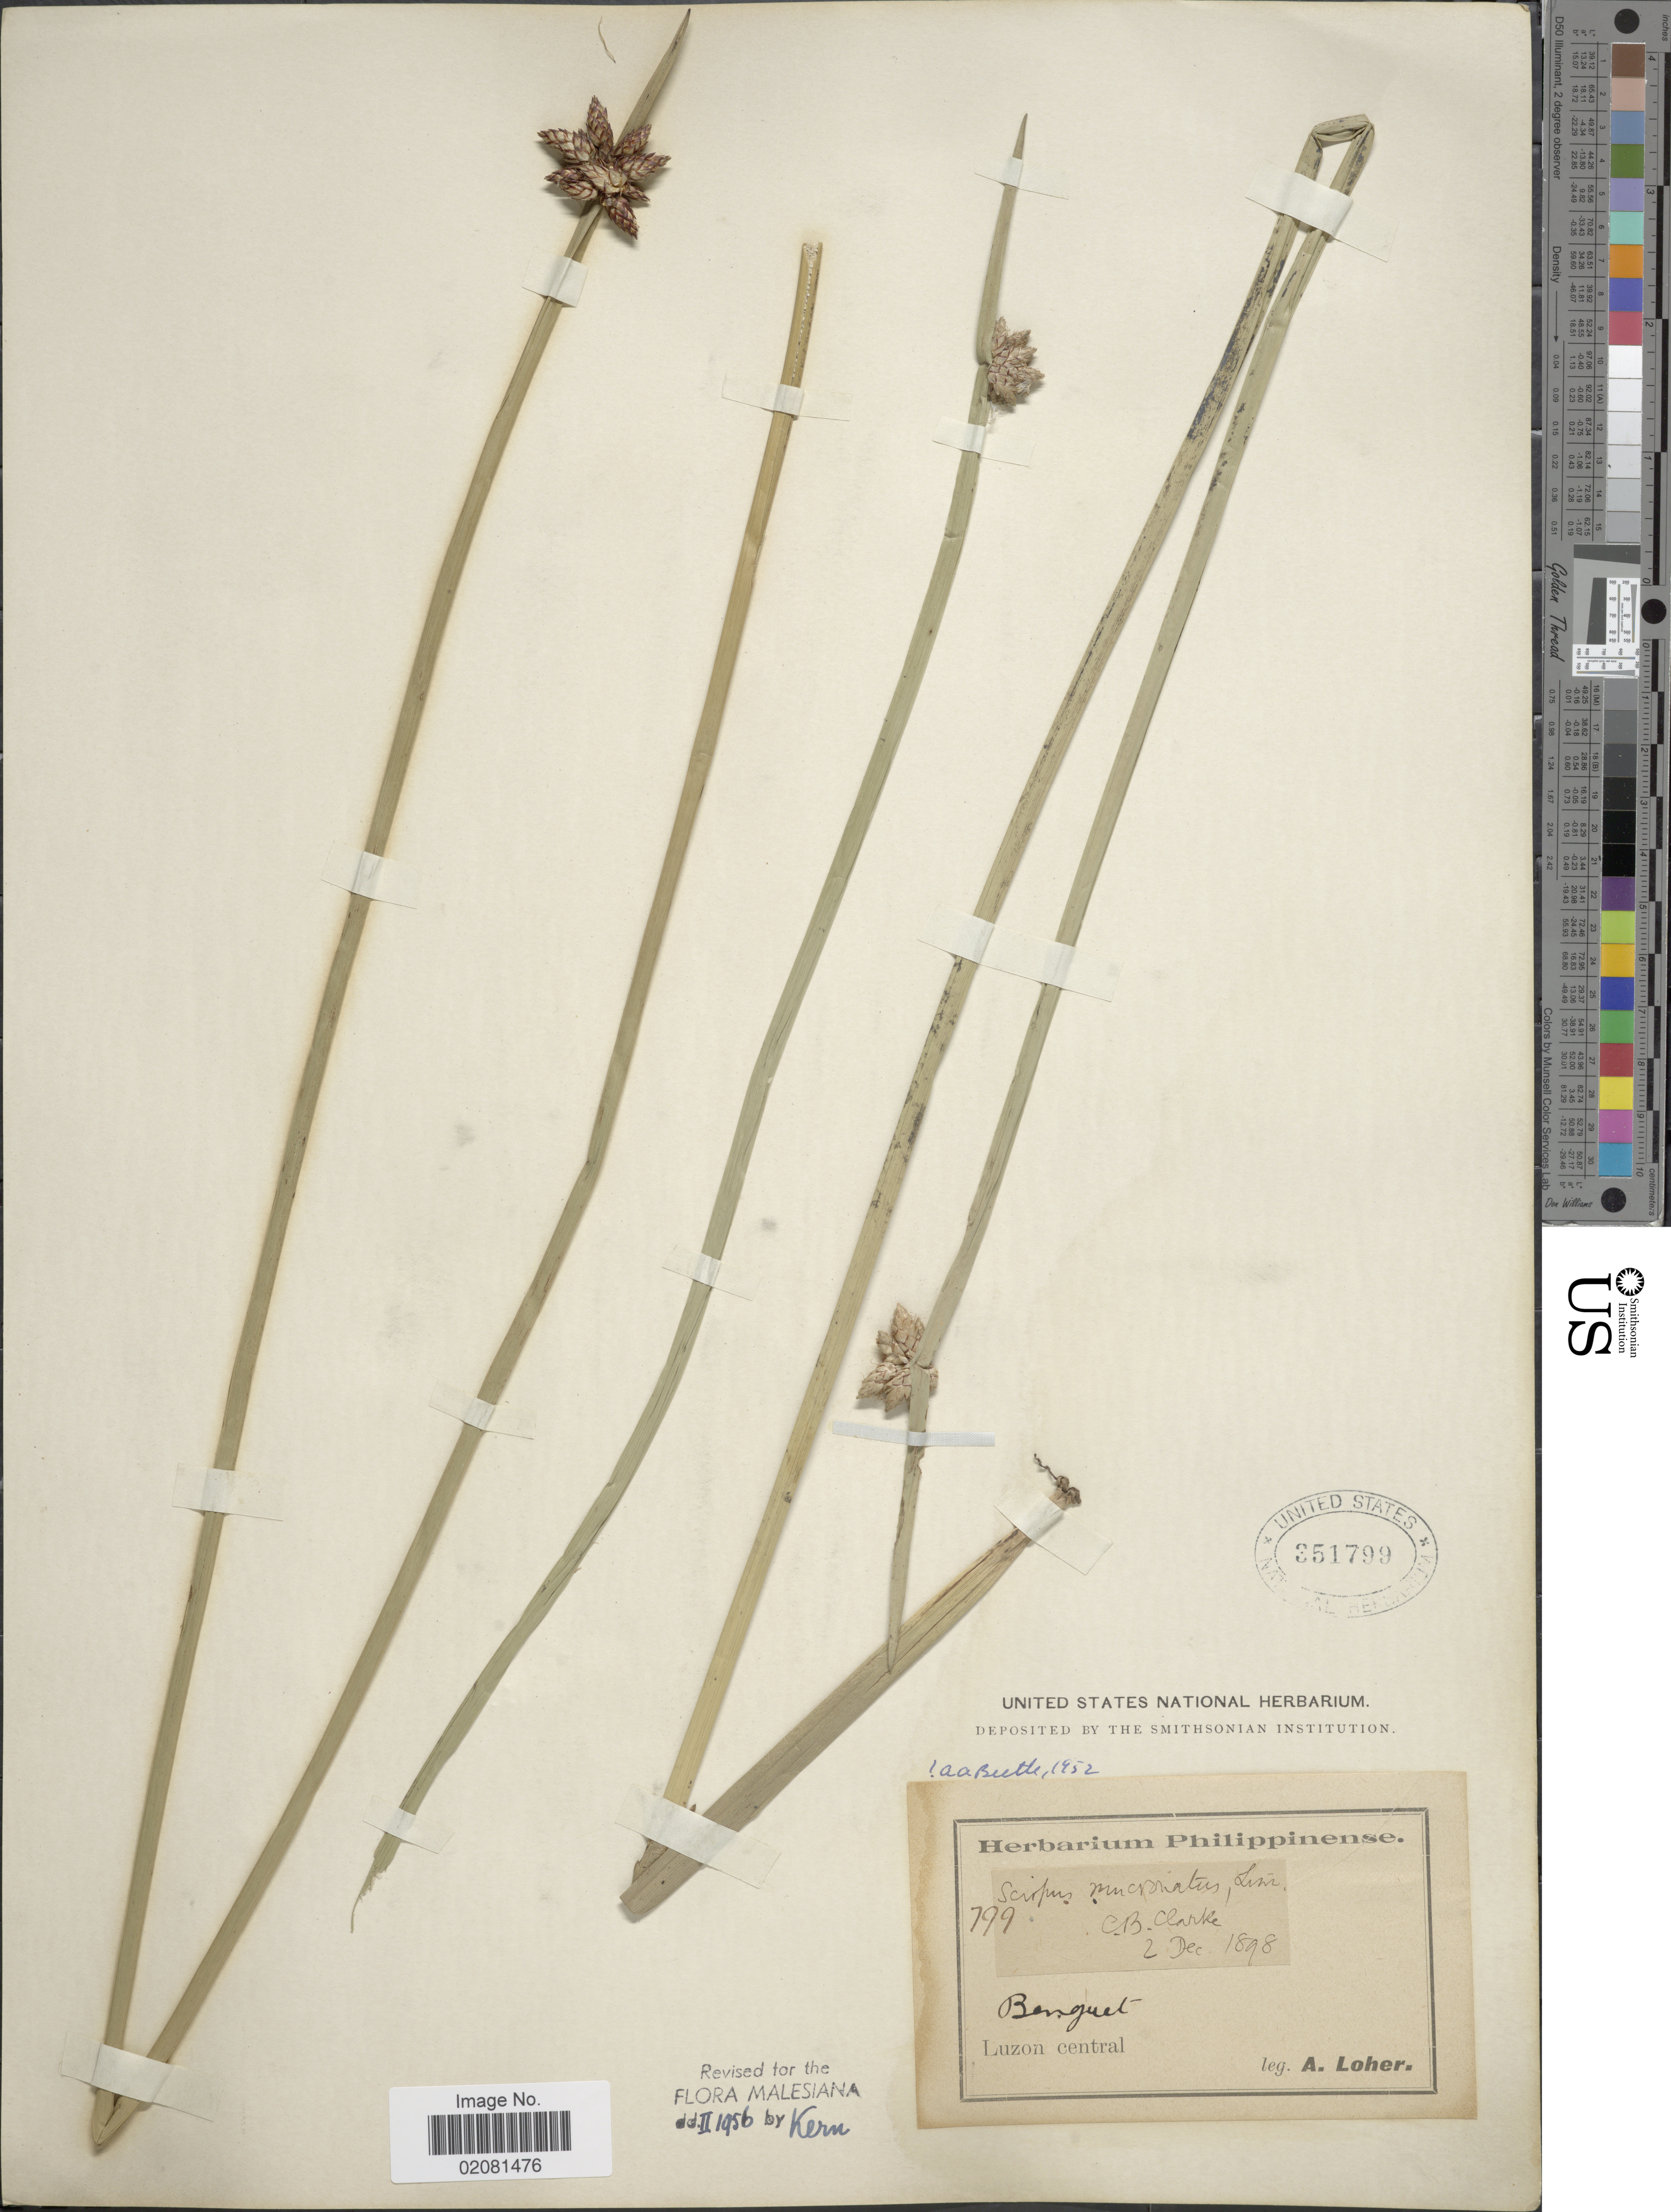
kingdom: Plantae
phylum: Tracheophyta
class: Liliopsida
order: Poales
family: Cyperaceae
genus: Schoenoplectus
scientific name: Schoenoplectus mucronatus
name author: (L.) Palla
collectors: A. Loher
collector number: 799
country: Philippines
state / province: Central Luzon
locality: Benguet. Luzon central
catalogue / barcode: US 351799